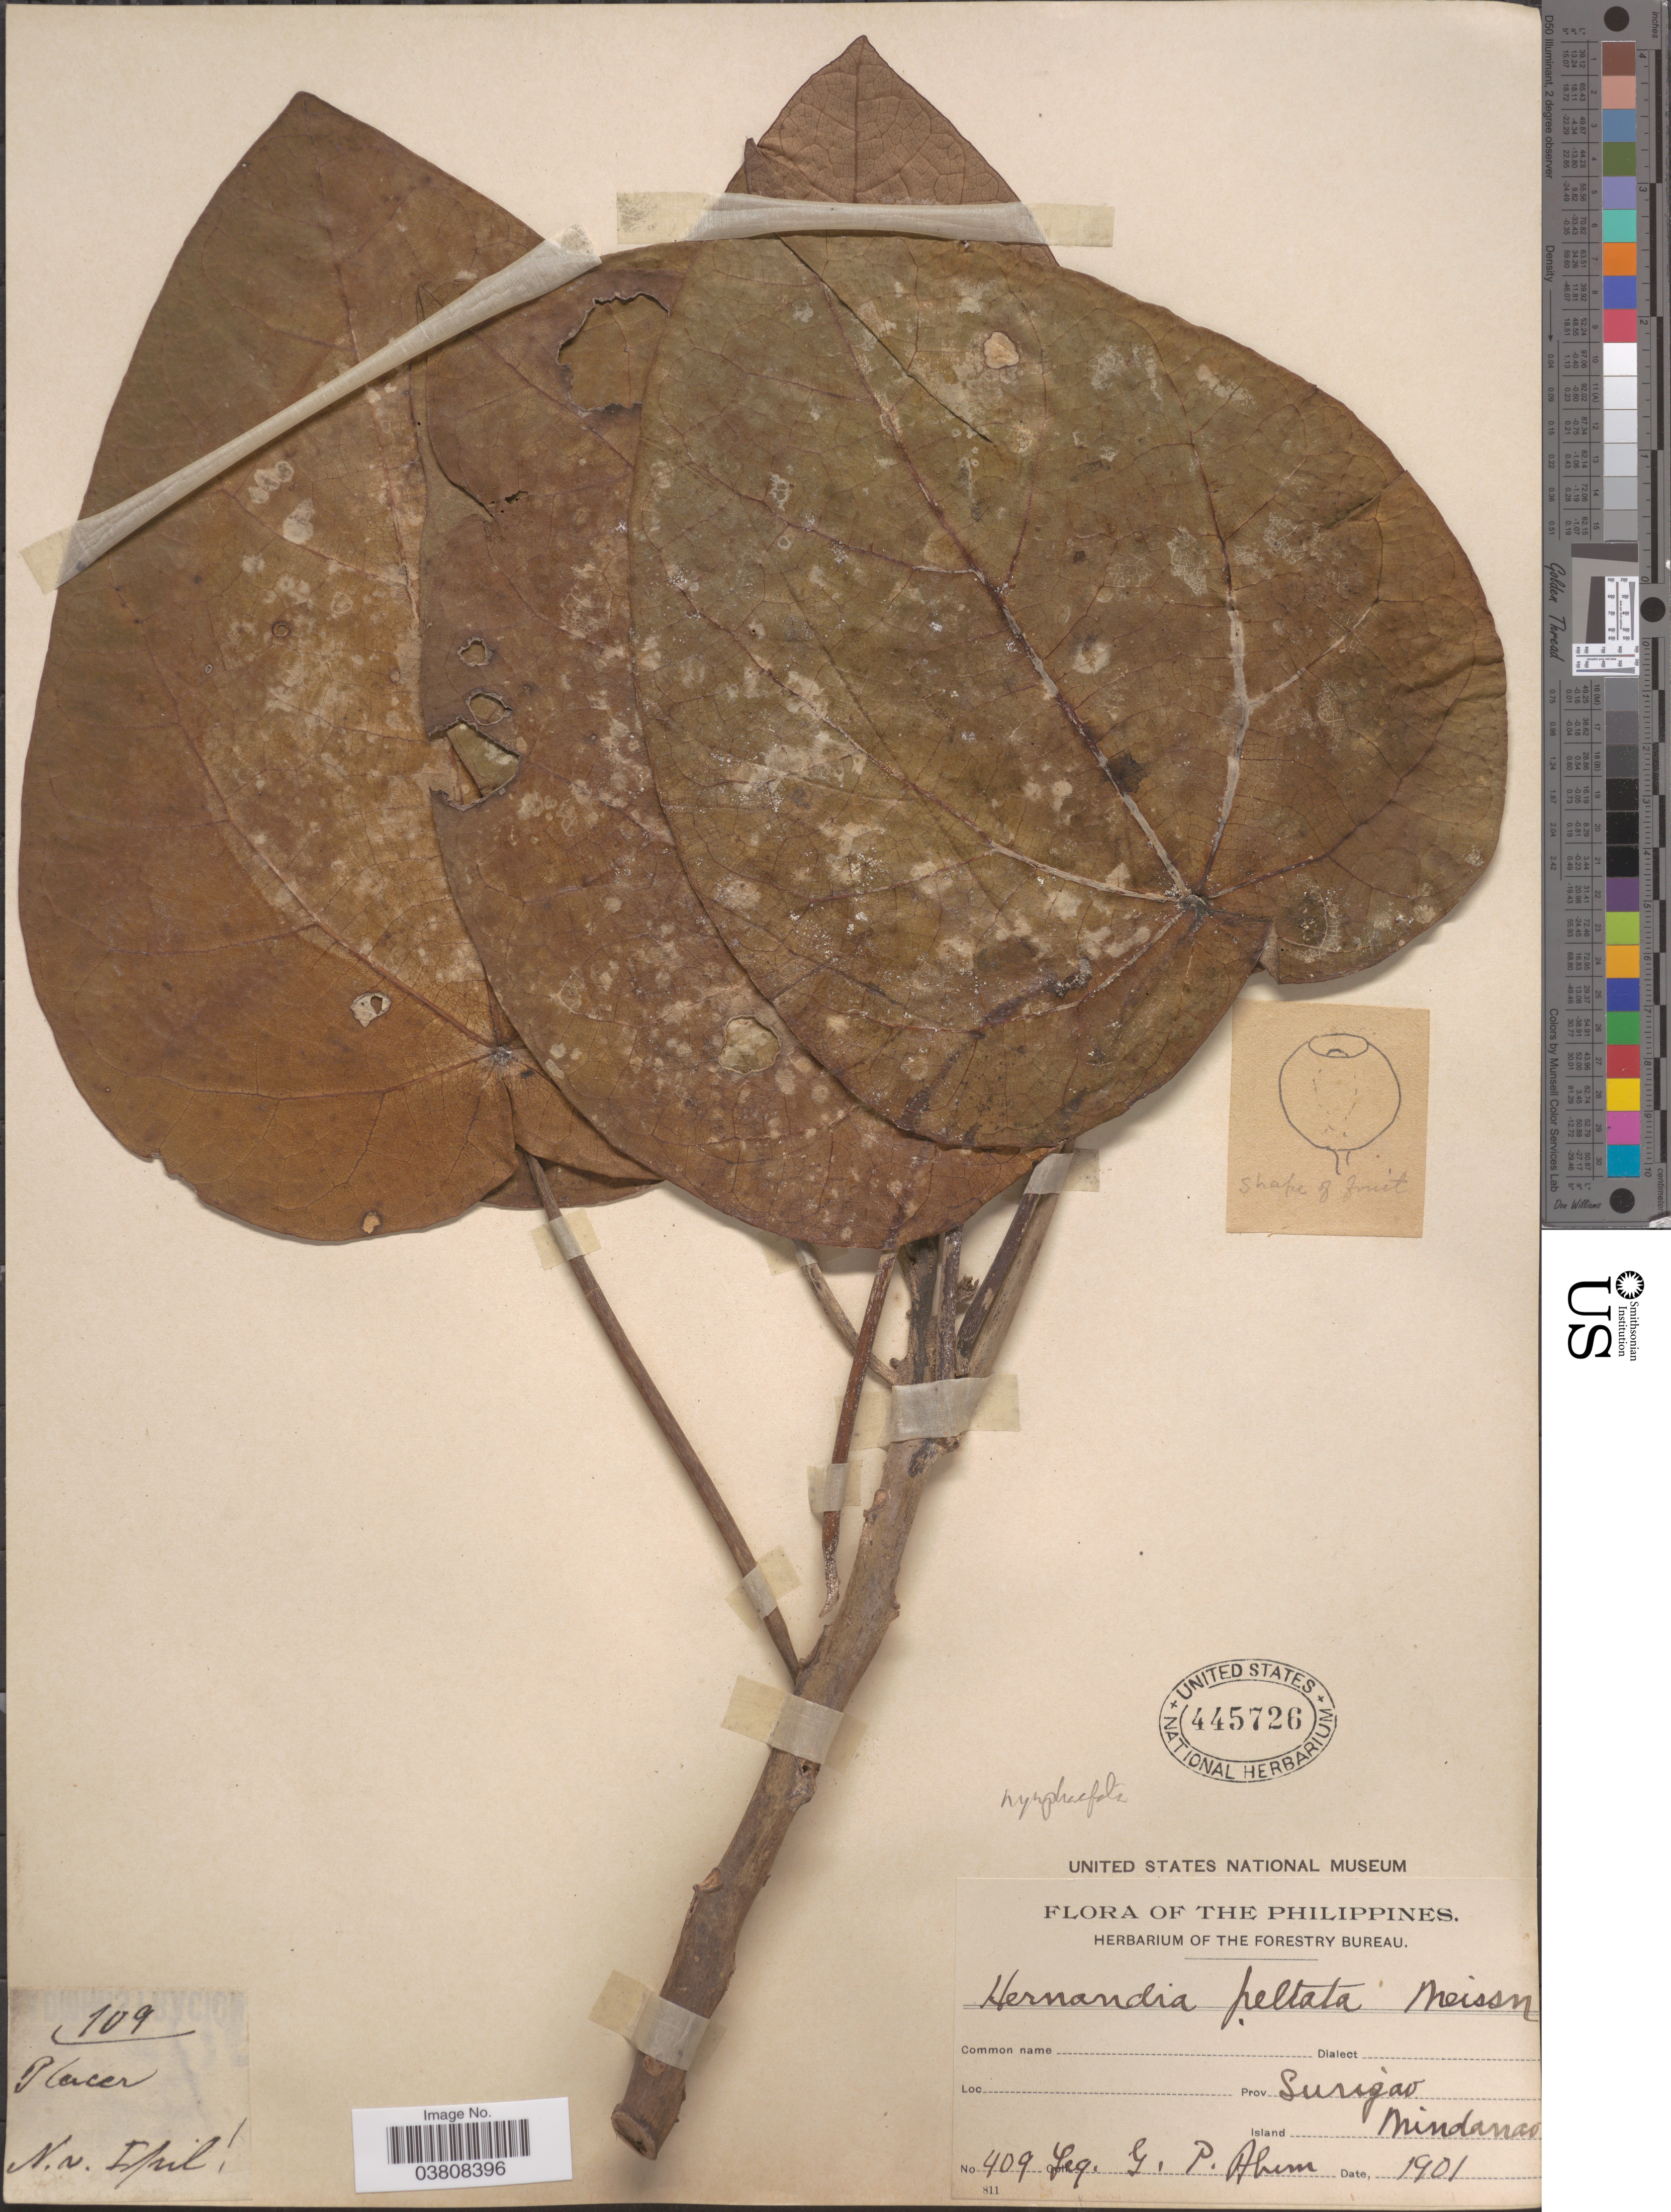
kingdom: Plantae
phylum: Tracheophyta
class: Magnoliopsida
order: Laurales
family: Hernandiaceae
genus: Hernandia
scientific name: Hernandia nymphaeifolia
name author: (C. Presl) Kubitzki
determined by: Strong, Mark T., (BOT), Smithsonian Institution - National Museum of Natural History (UNITED STATES)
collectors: G. Ahern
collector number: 409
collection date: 1901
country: Philippines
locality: Prov. Surigao. Island Mindanao.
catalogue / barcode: US 445726